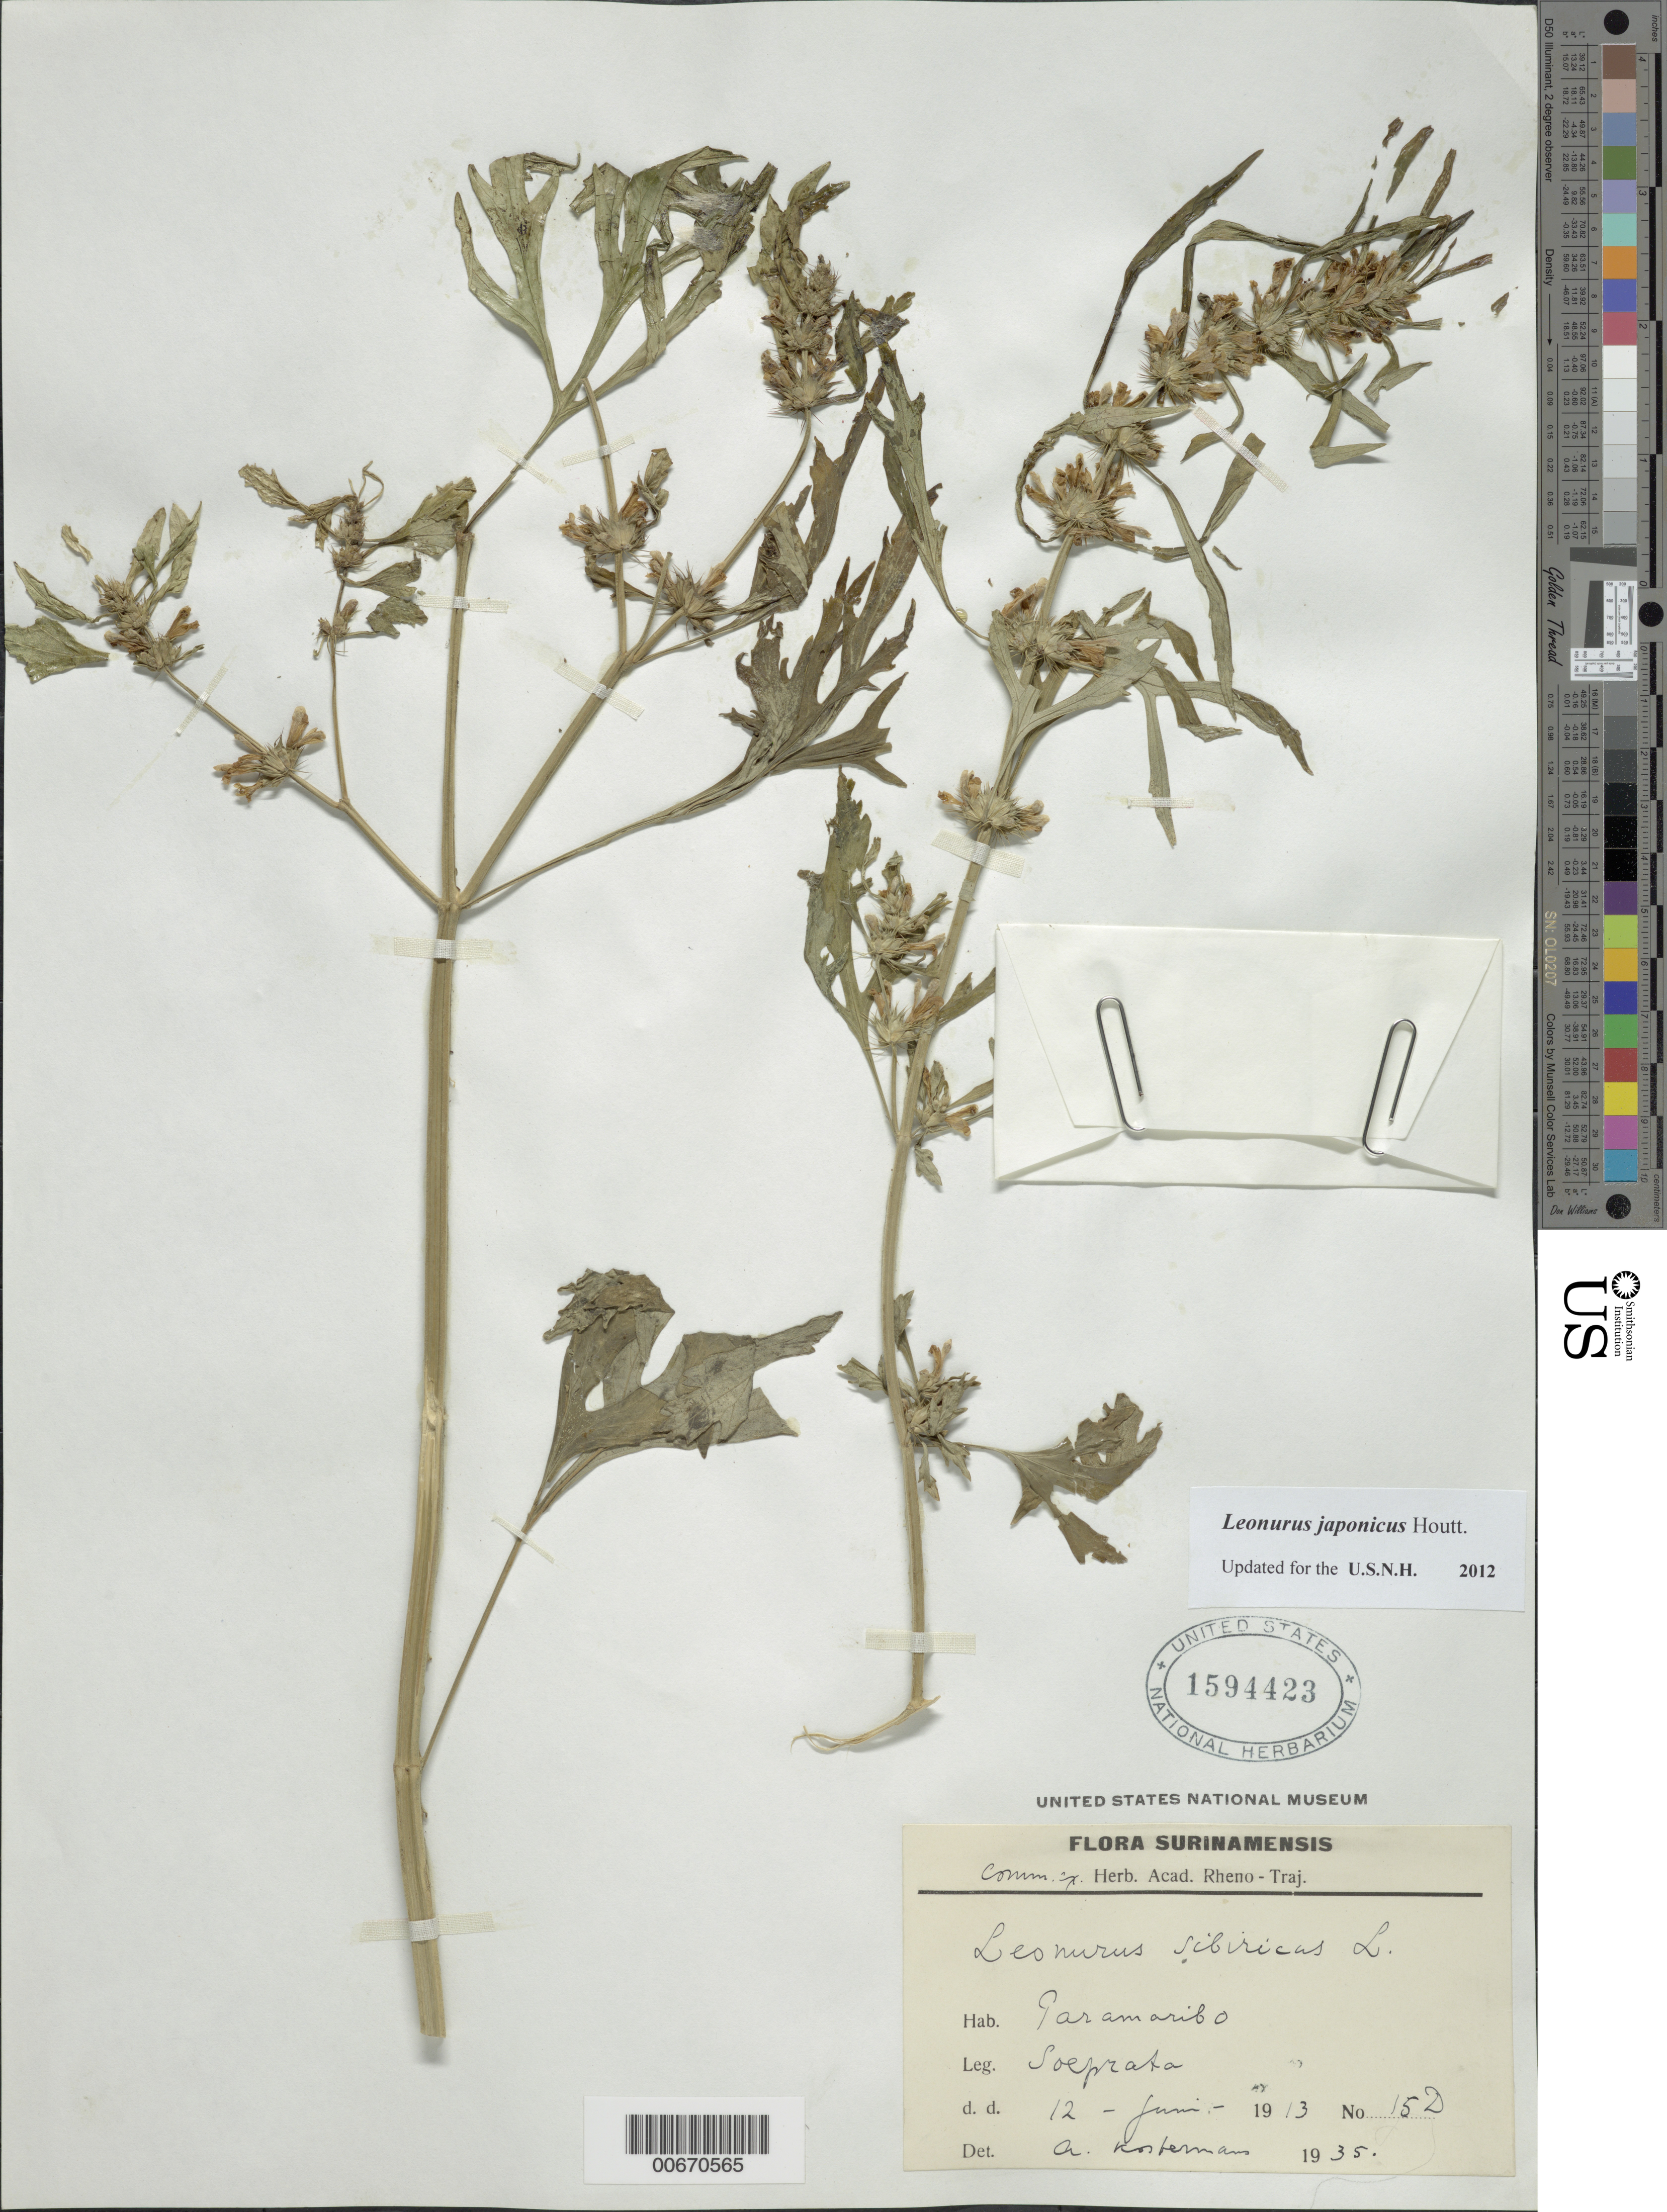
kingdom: Plantae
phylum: Tracheophyta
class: Magnoliopsida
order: Lamiales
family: Lamiaceae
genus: Leonurus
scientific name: Leonurus japonicus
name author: Houtt.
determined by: Kostermans, A. J. G. H.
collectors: -. Soeprato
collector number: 152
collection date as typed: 12-Jun-13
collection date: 1913-06-12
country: Suriname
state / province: Paramaribo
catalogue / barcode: US 1594423